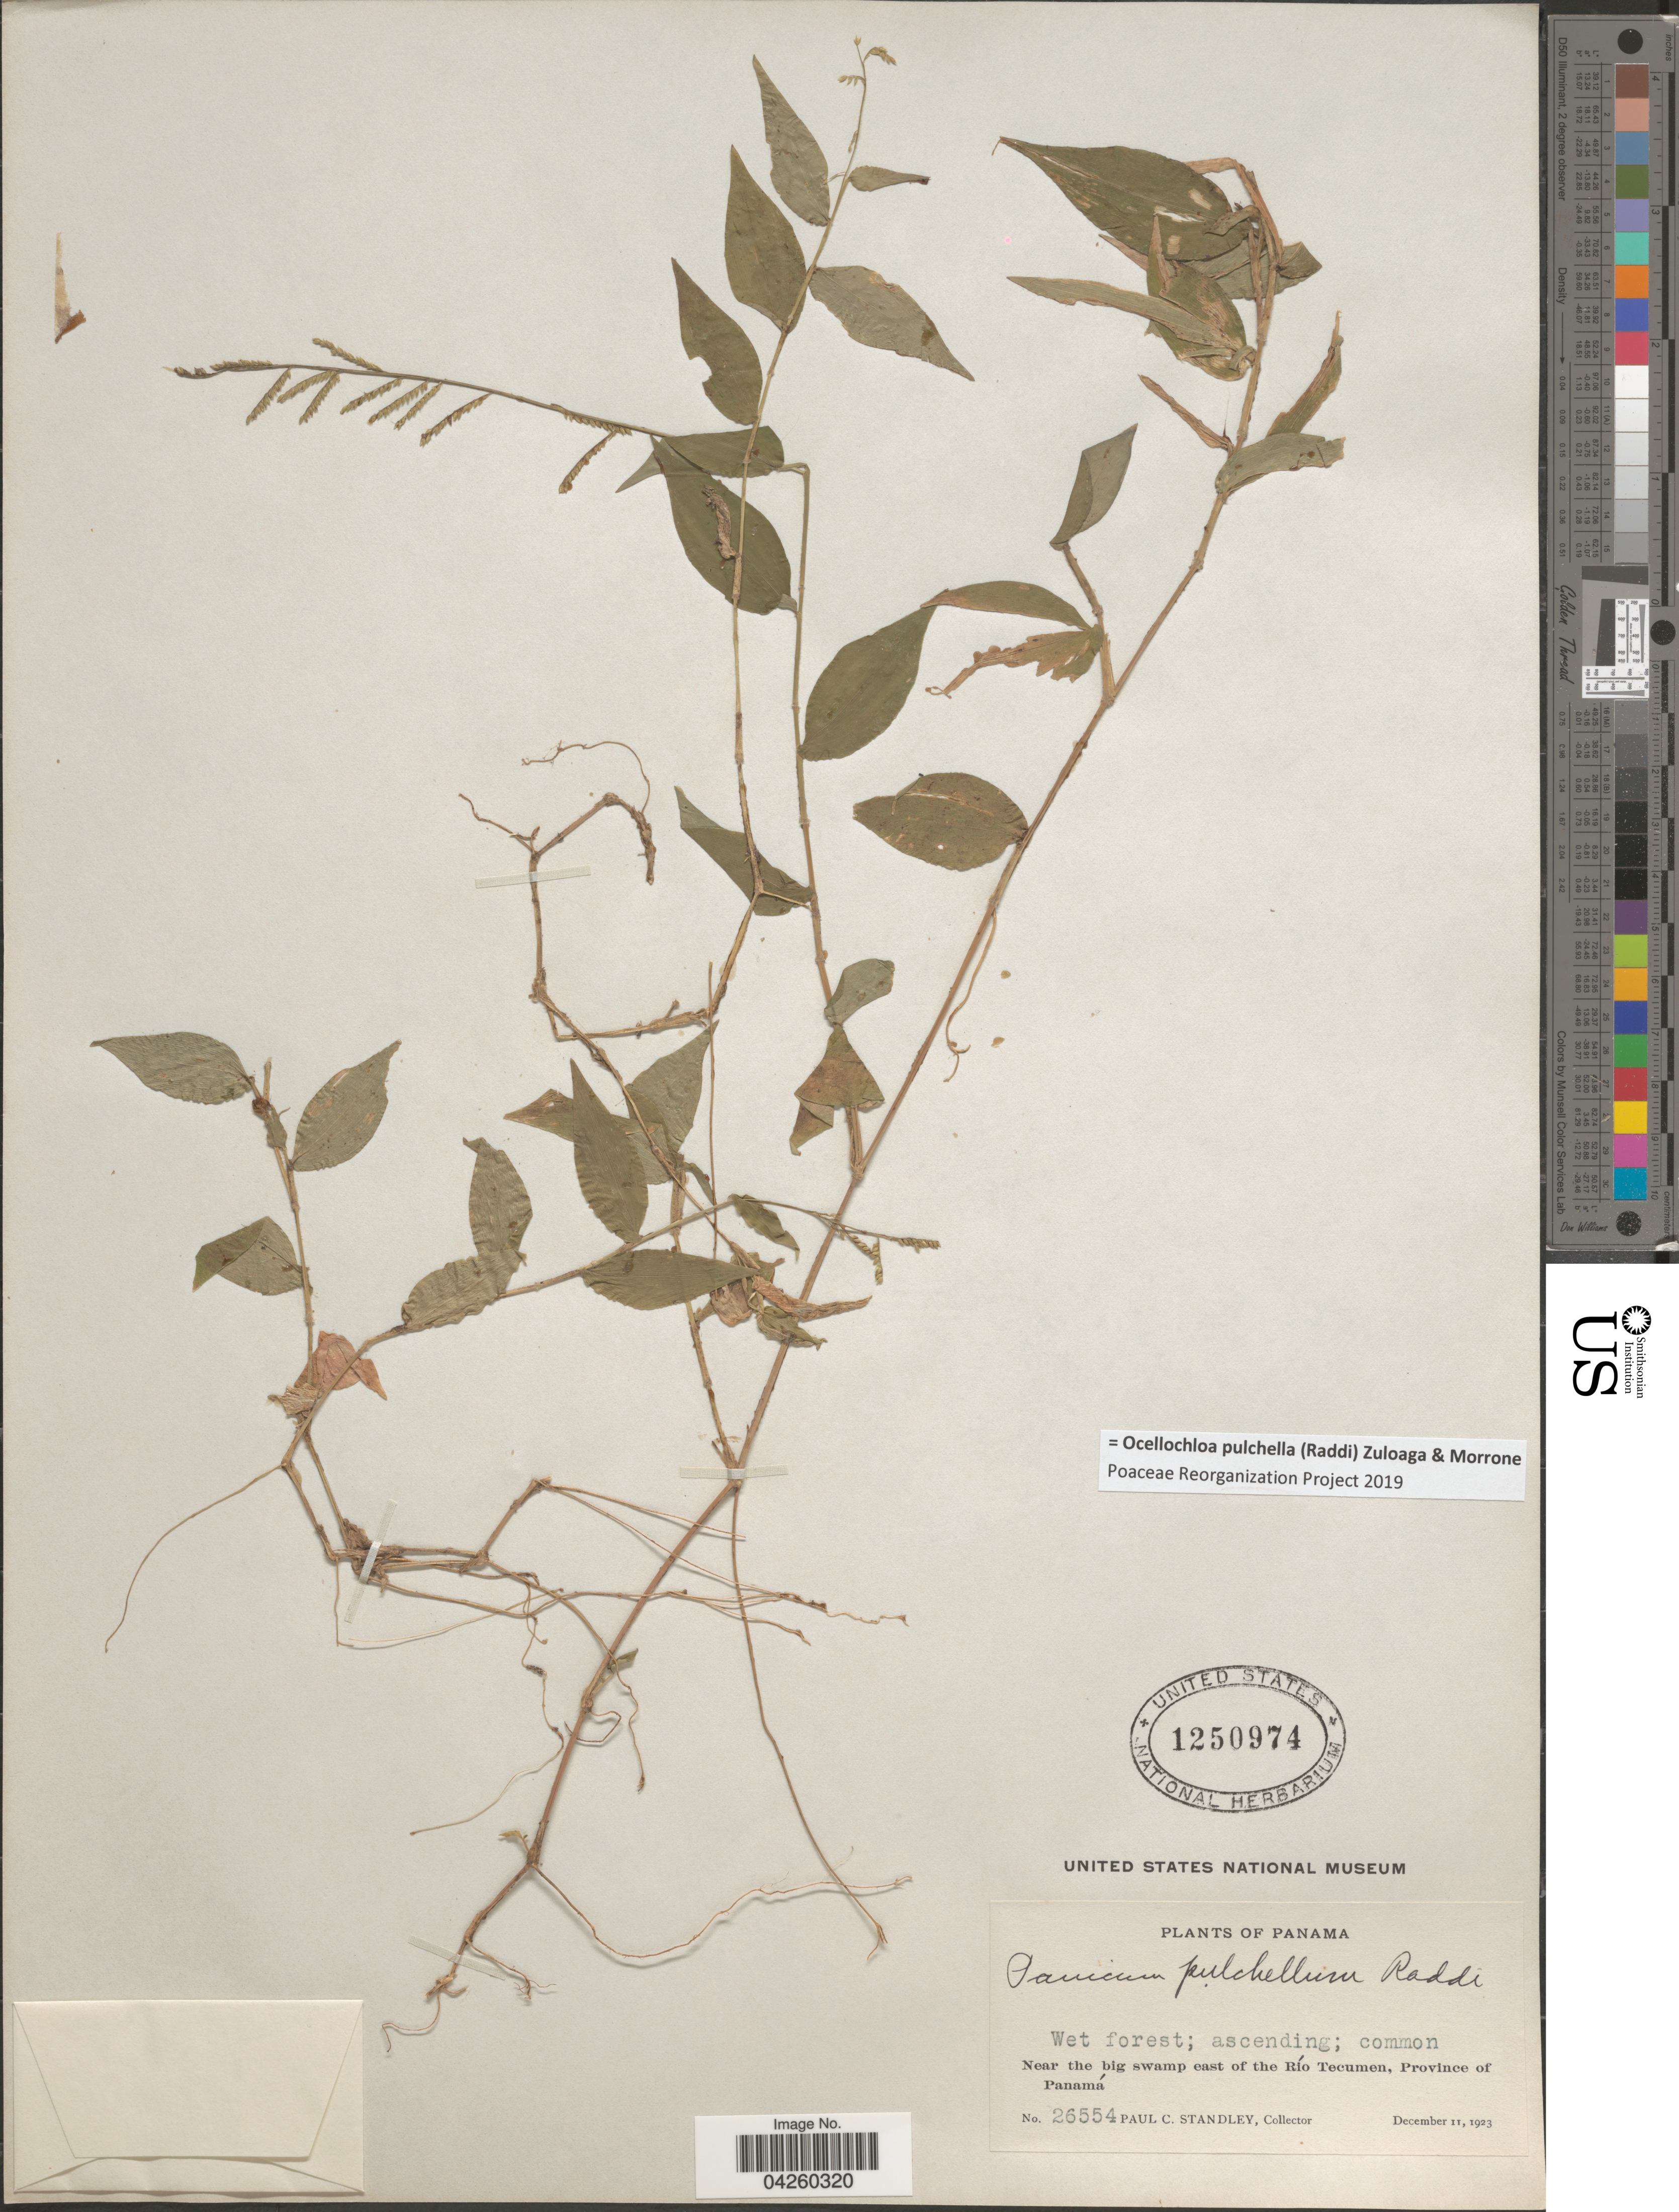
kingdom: Plantae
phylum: Tracheophyta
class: Liliopsida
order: Poales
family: Poaceae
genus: Ocellochloa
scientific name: Ocellochloa pulchella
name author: (Raddi) Zuloaga & Morrone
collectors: P. C. Standley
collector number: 26554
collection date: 1923-12-11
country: Panama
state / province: Panamá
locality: Near the big swamp east of the Río Tecumen.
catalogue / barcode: US 1250974